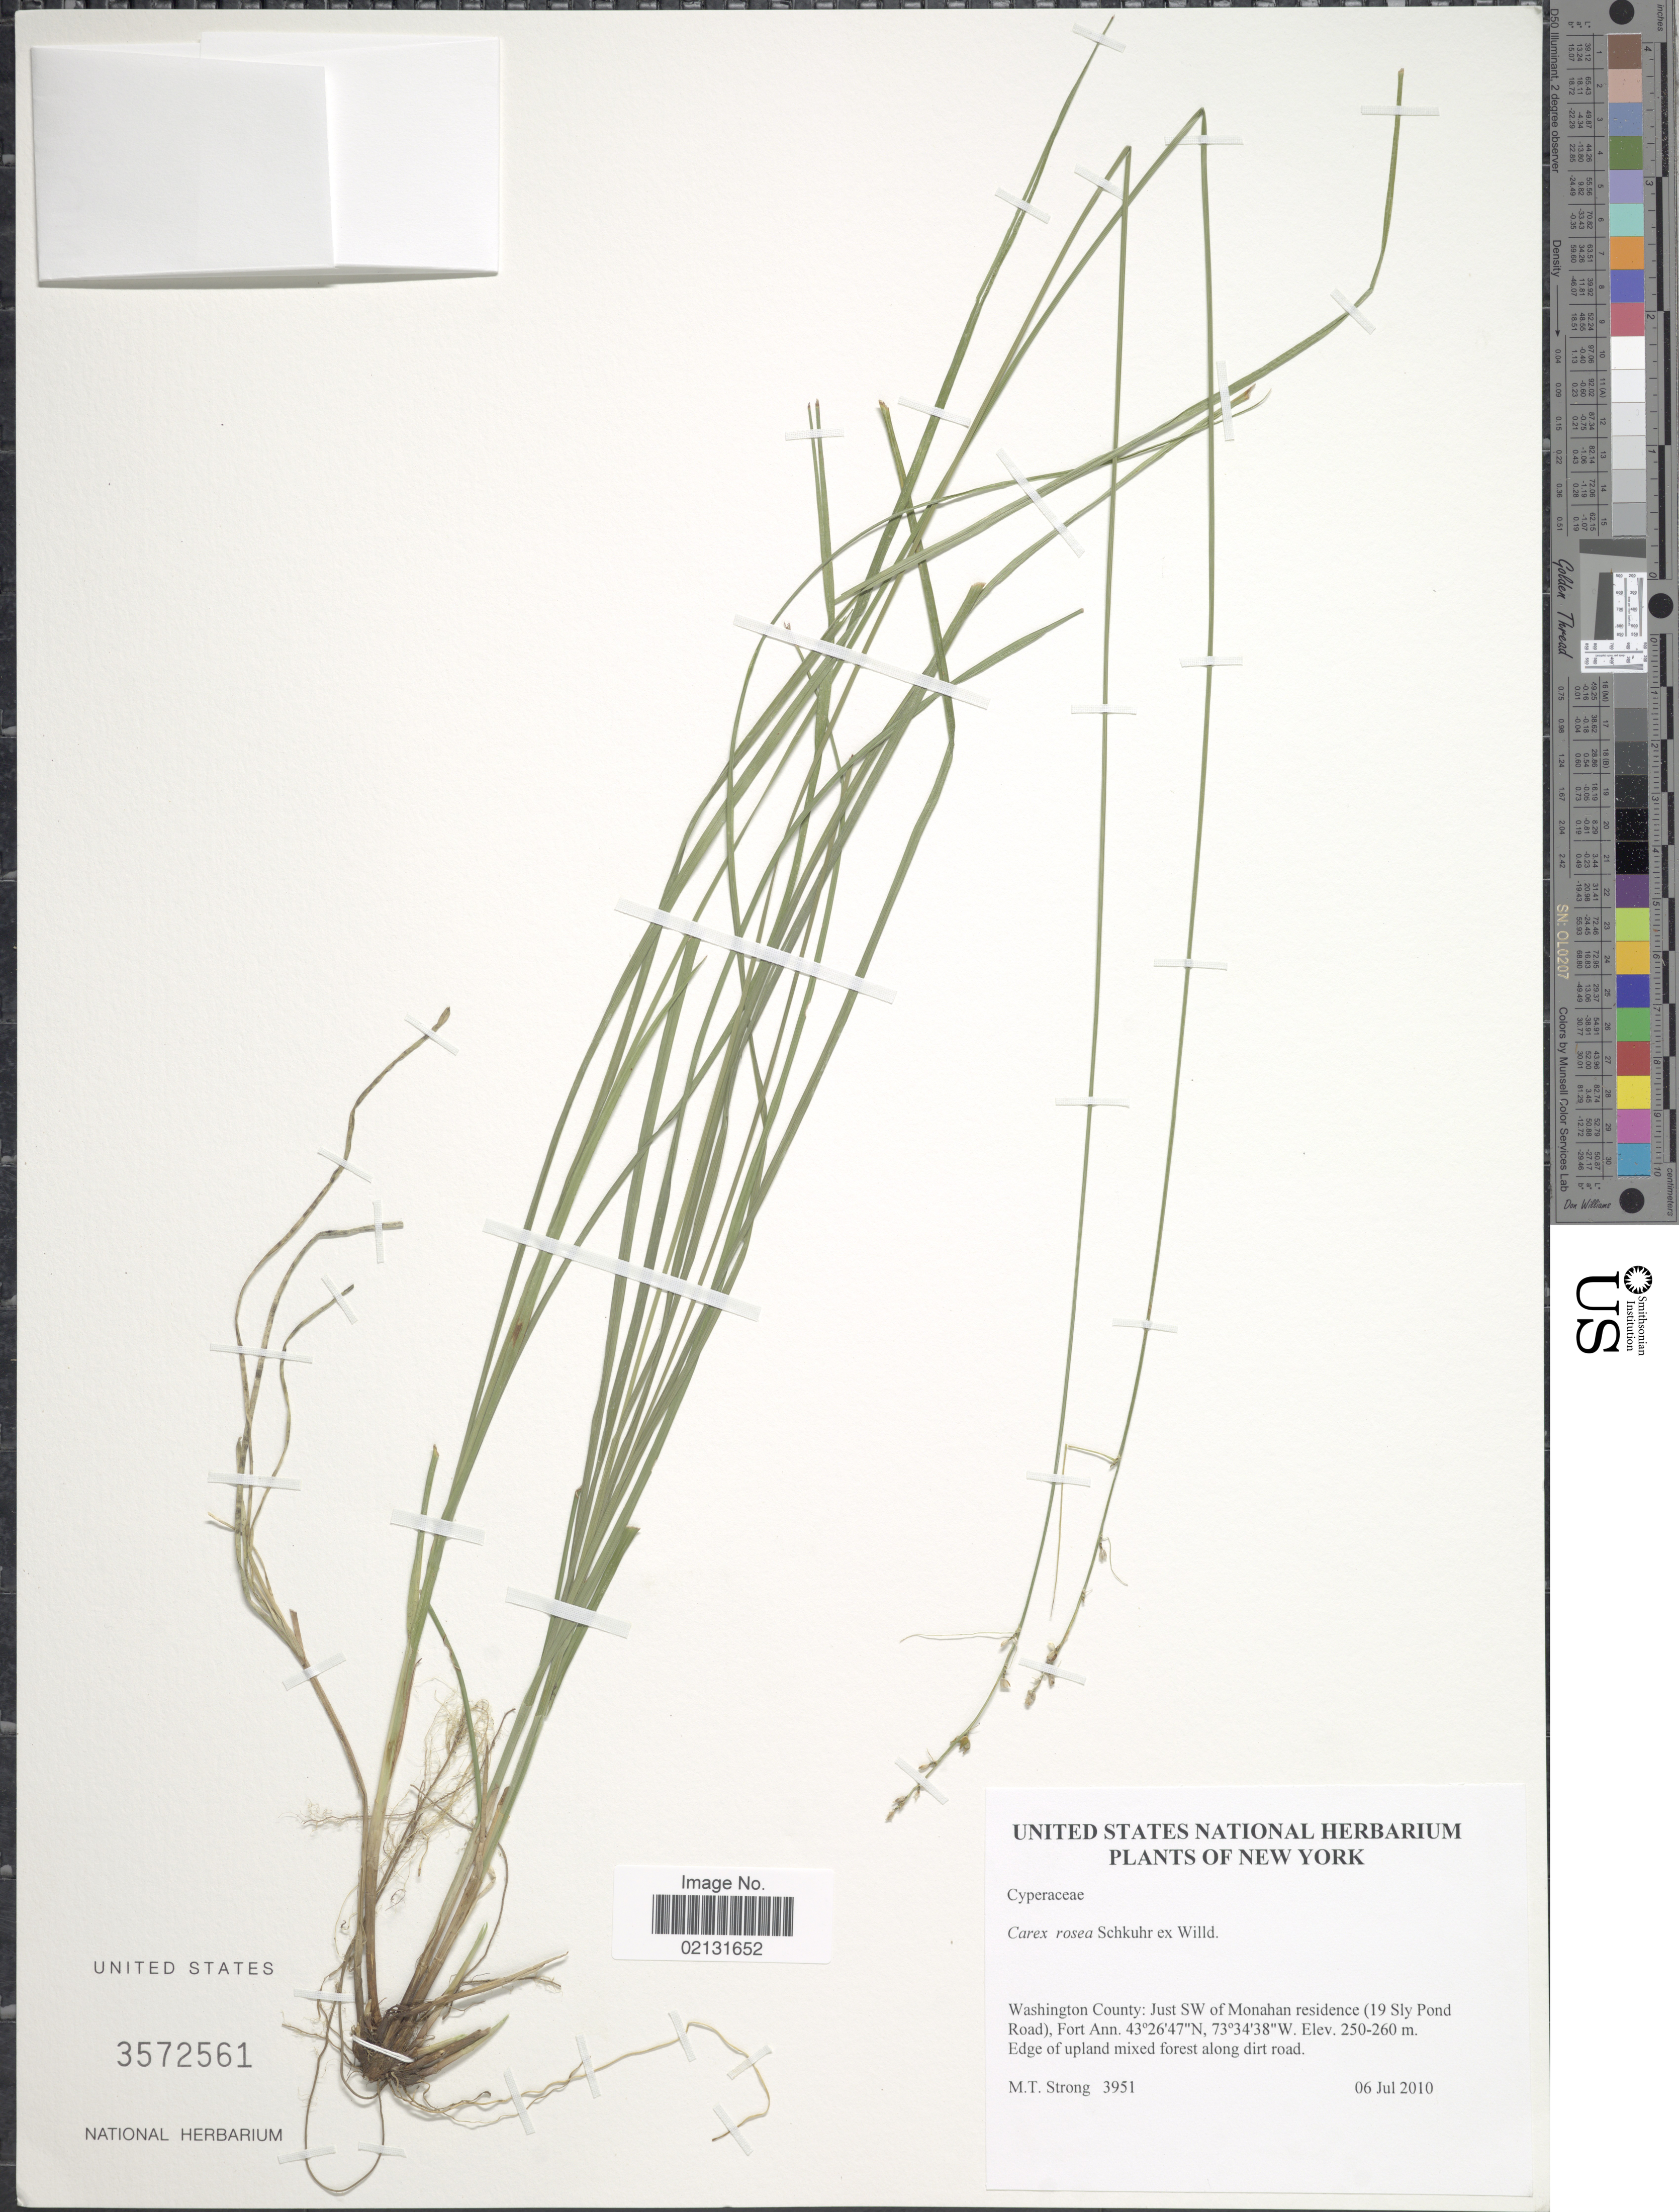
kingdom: Plantae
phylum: Tracheophyta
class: Liliopsida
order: Poales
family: Cyperaceae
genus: Carex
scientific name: Carex rosea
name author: Willd.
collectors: M. T. Strong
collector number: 3951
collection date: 2010-07-06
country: United States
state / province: New York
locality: Washington County: Just SW of Monahan residence (19 Sly Pond Road), Fort Ann, edge of upland along dirt road.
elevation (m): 250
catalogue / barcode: US 3572561